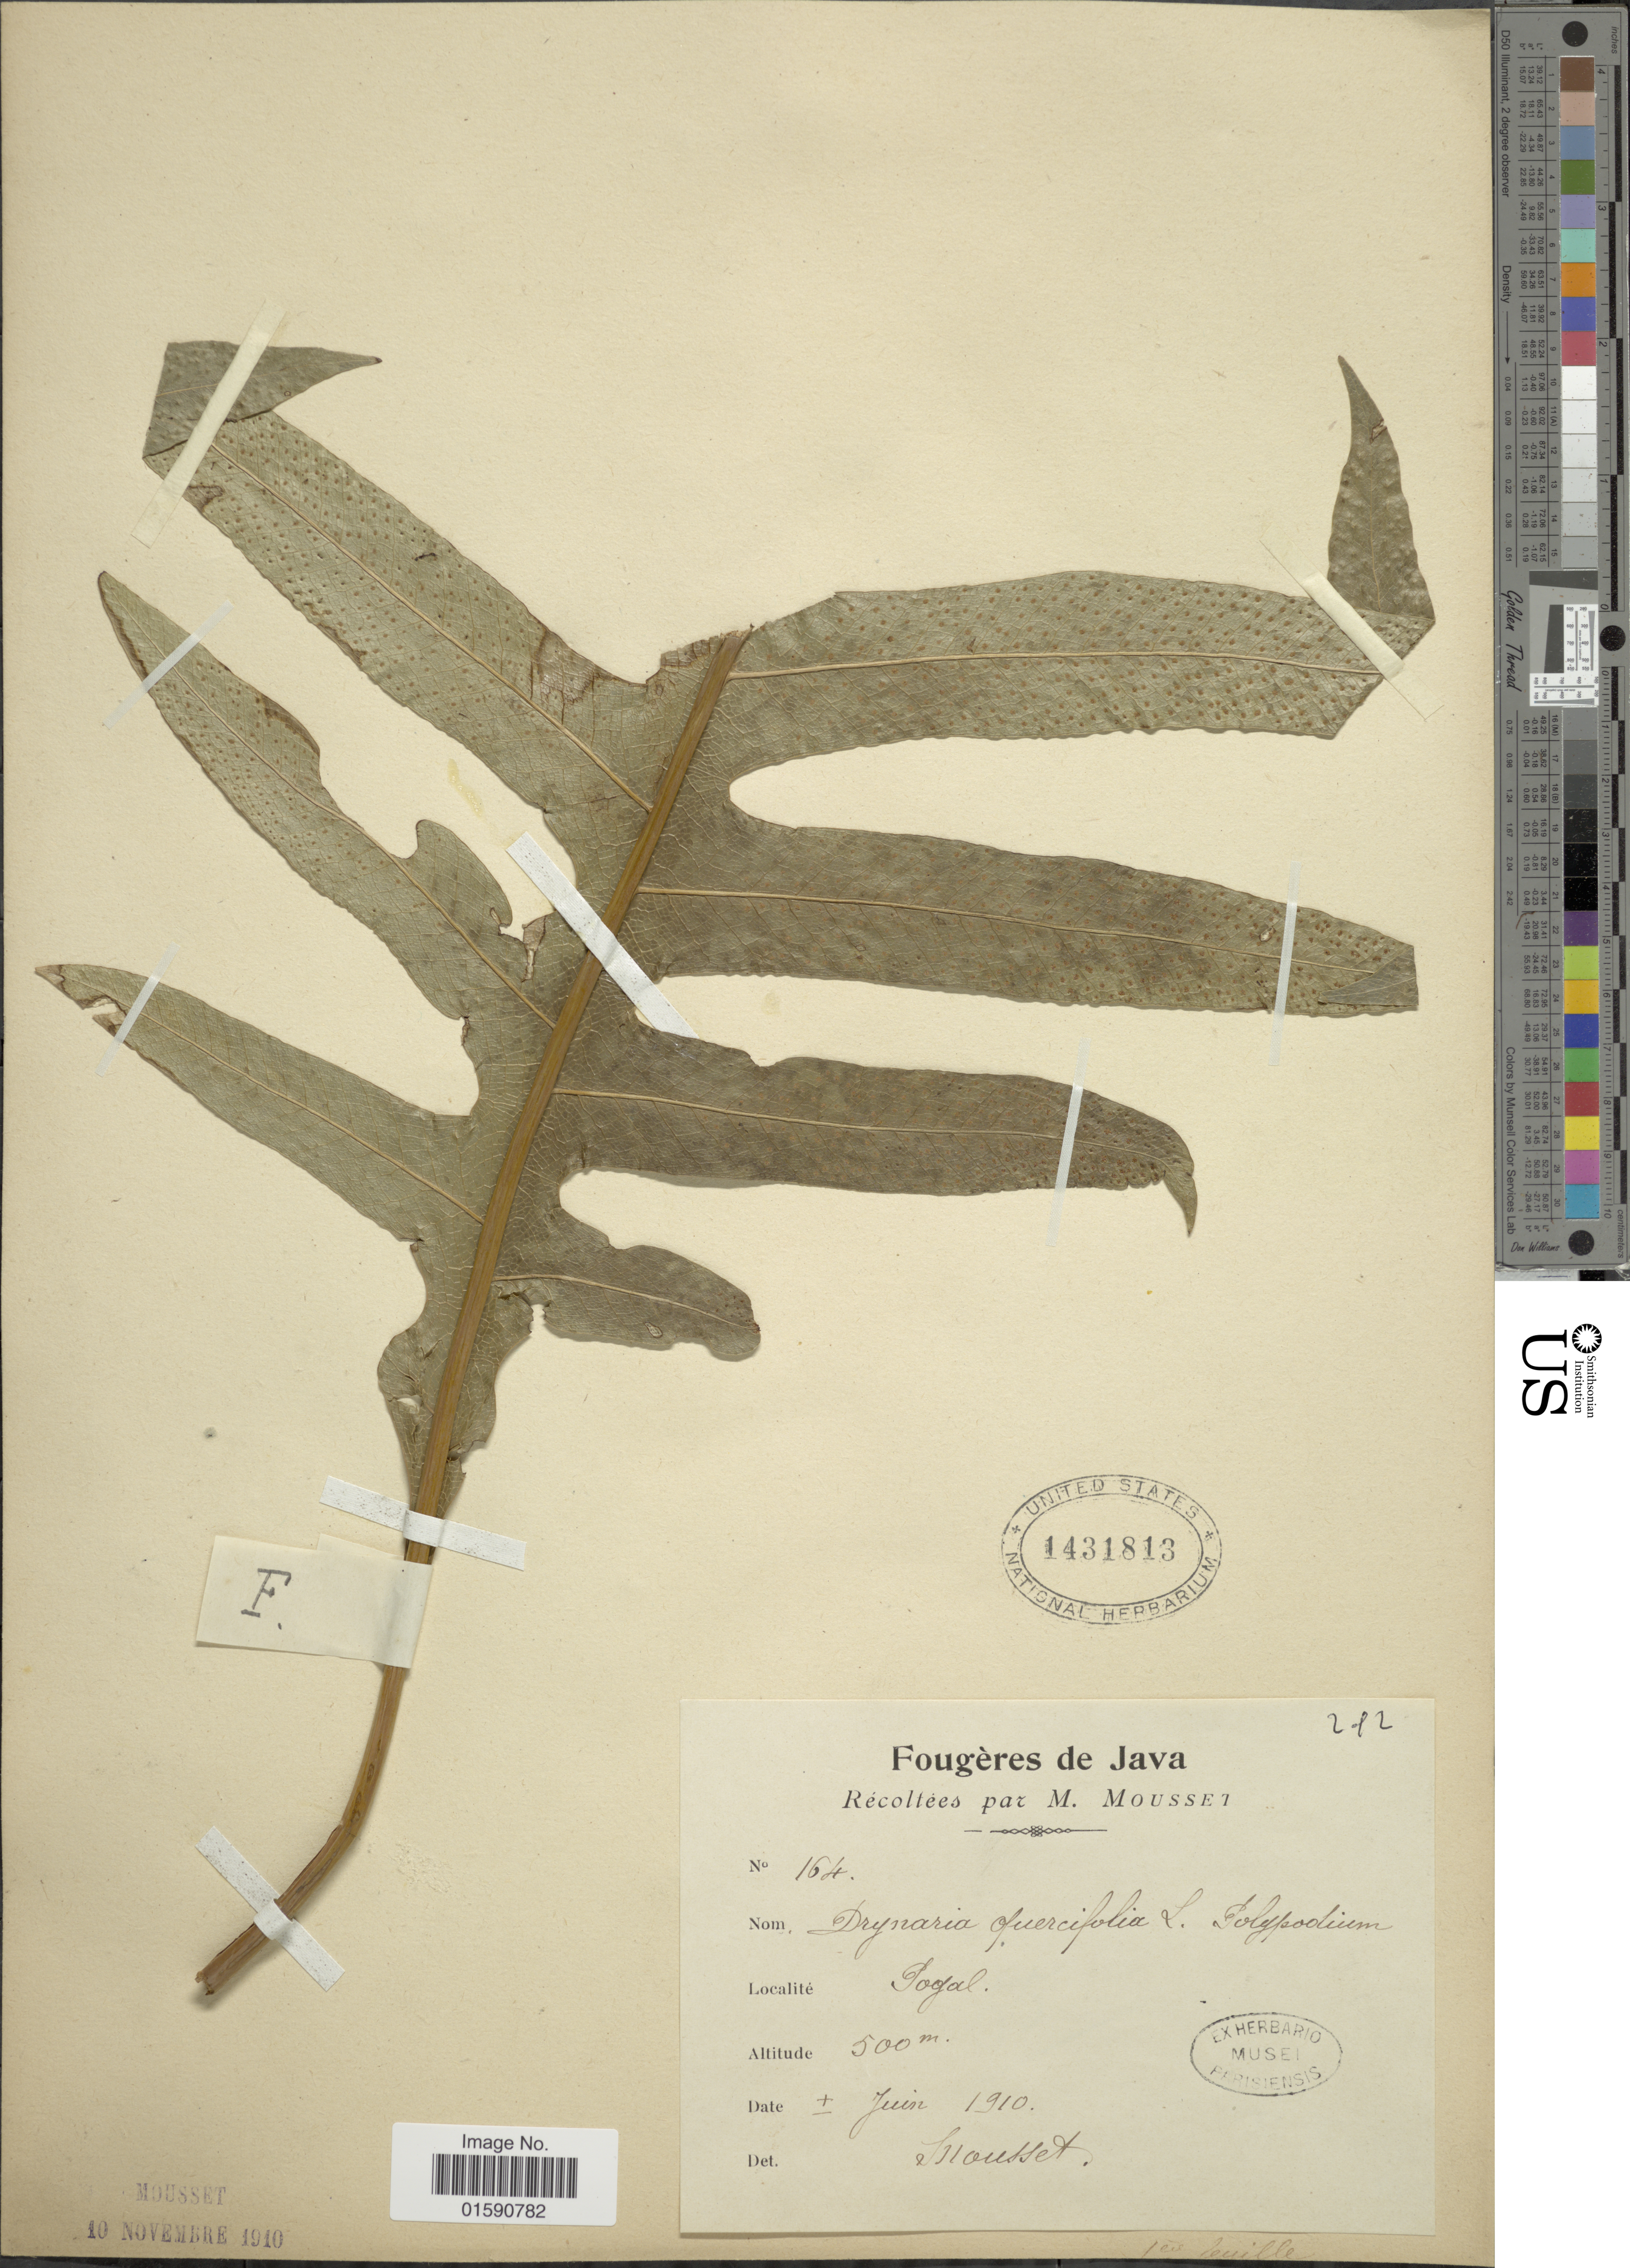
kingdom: Plantae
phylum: Tracheophyta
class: Polypodiopsida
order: Polypodiales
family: Polypodiaceae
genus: Drynaria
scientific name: Drynaria quercifolia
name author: (L.) J. Sm.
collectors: Mousset, --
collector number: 164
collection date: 1910-06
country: Indonesia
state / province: Java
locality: Pogal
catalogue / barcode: US 1431813